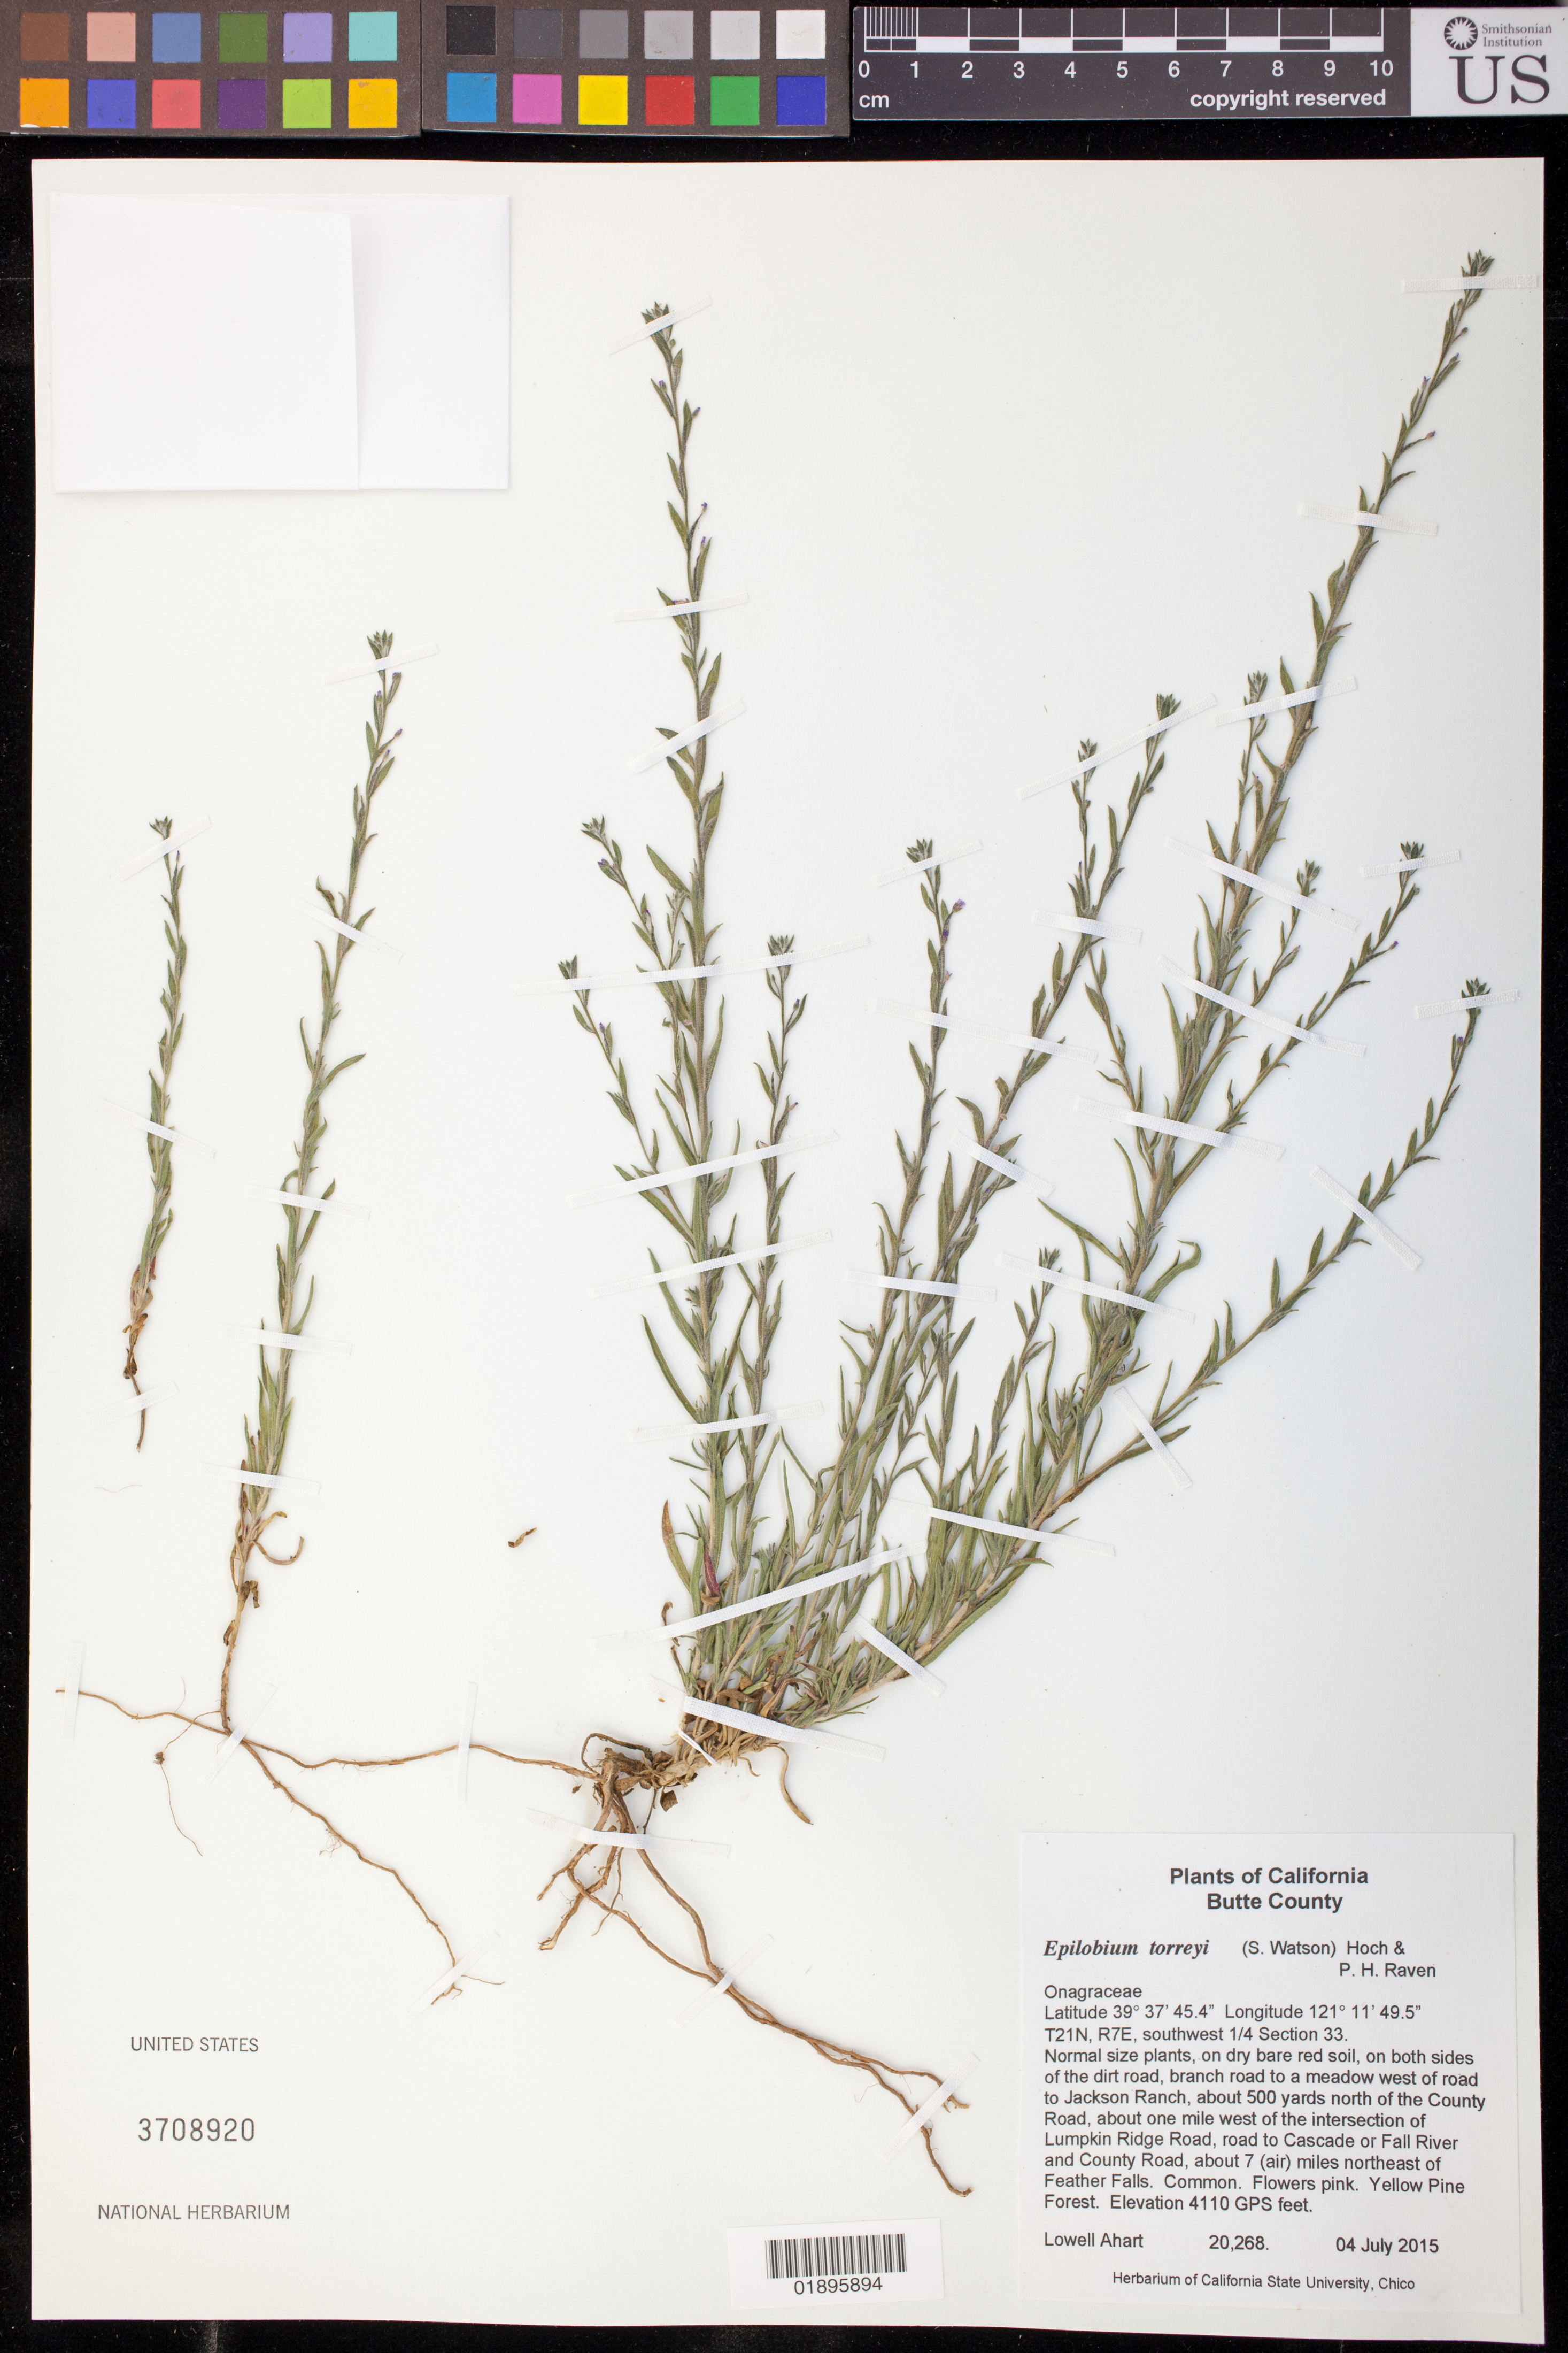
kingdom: Plantae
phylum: Tracheophyta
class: Magnoliopsida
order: Myrtales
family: Onagraceae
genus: Epilobium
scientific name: Epilobium torreyi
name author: (S. Watson) Hoch & P.H. Raven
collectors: L. Ahart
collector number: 20268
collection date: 2015-07-04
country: United States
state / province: California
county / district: Butte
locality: T21N, R7E, southwest 1/4 section 33. On both sides of the dirt road, branch road to a meadow west of road to Jackson Ranch, about 500 yards north of the County Road, about one mile west of the intersection of Lumpkin Ridge Road, road to Cascade or Fall River and County Road, about 7 (air) miles northeast of Feather Falls.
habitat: Roadside, Yellow Pine Forest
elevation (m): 1253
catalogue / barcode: US 3708920